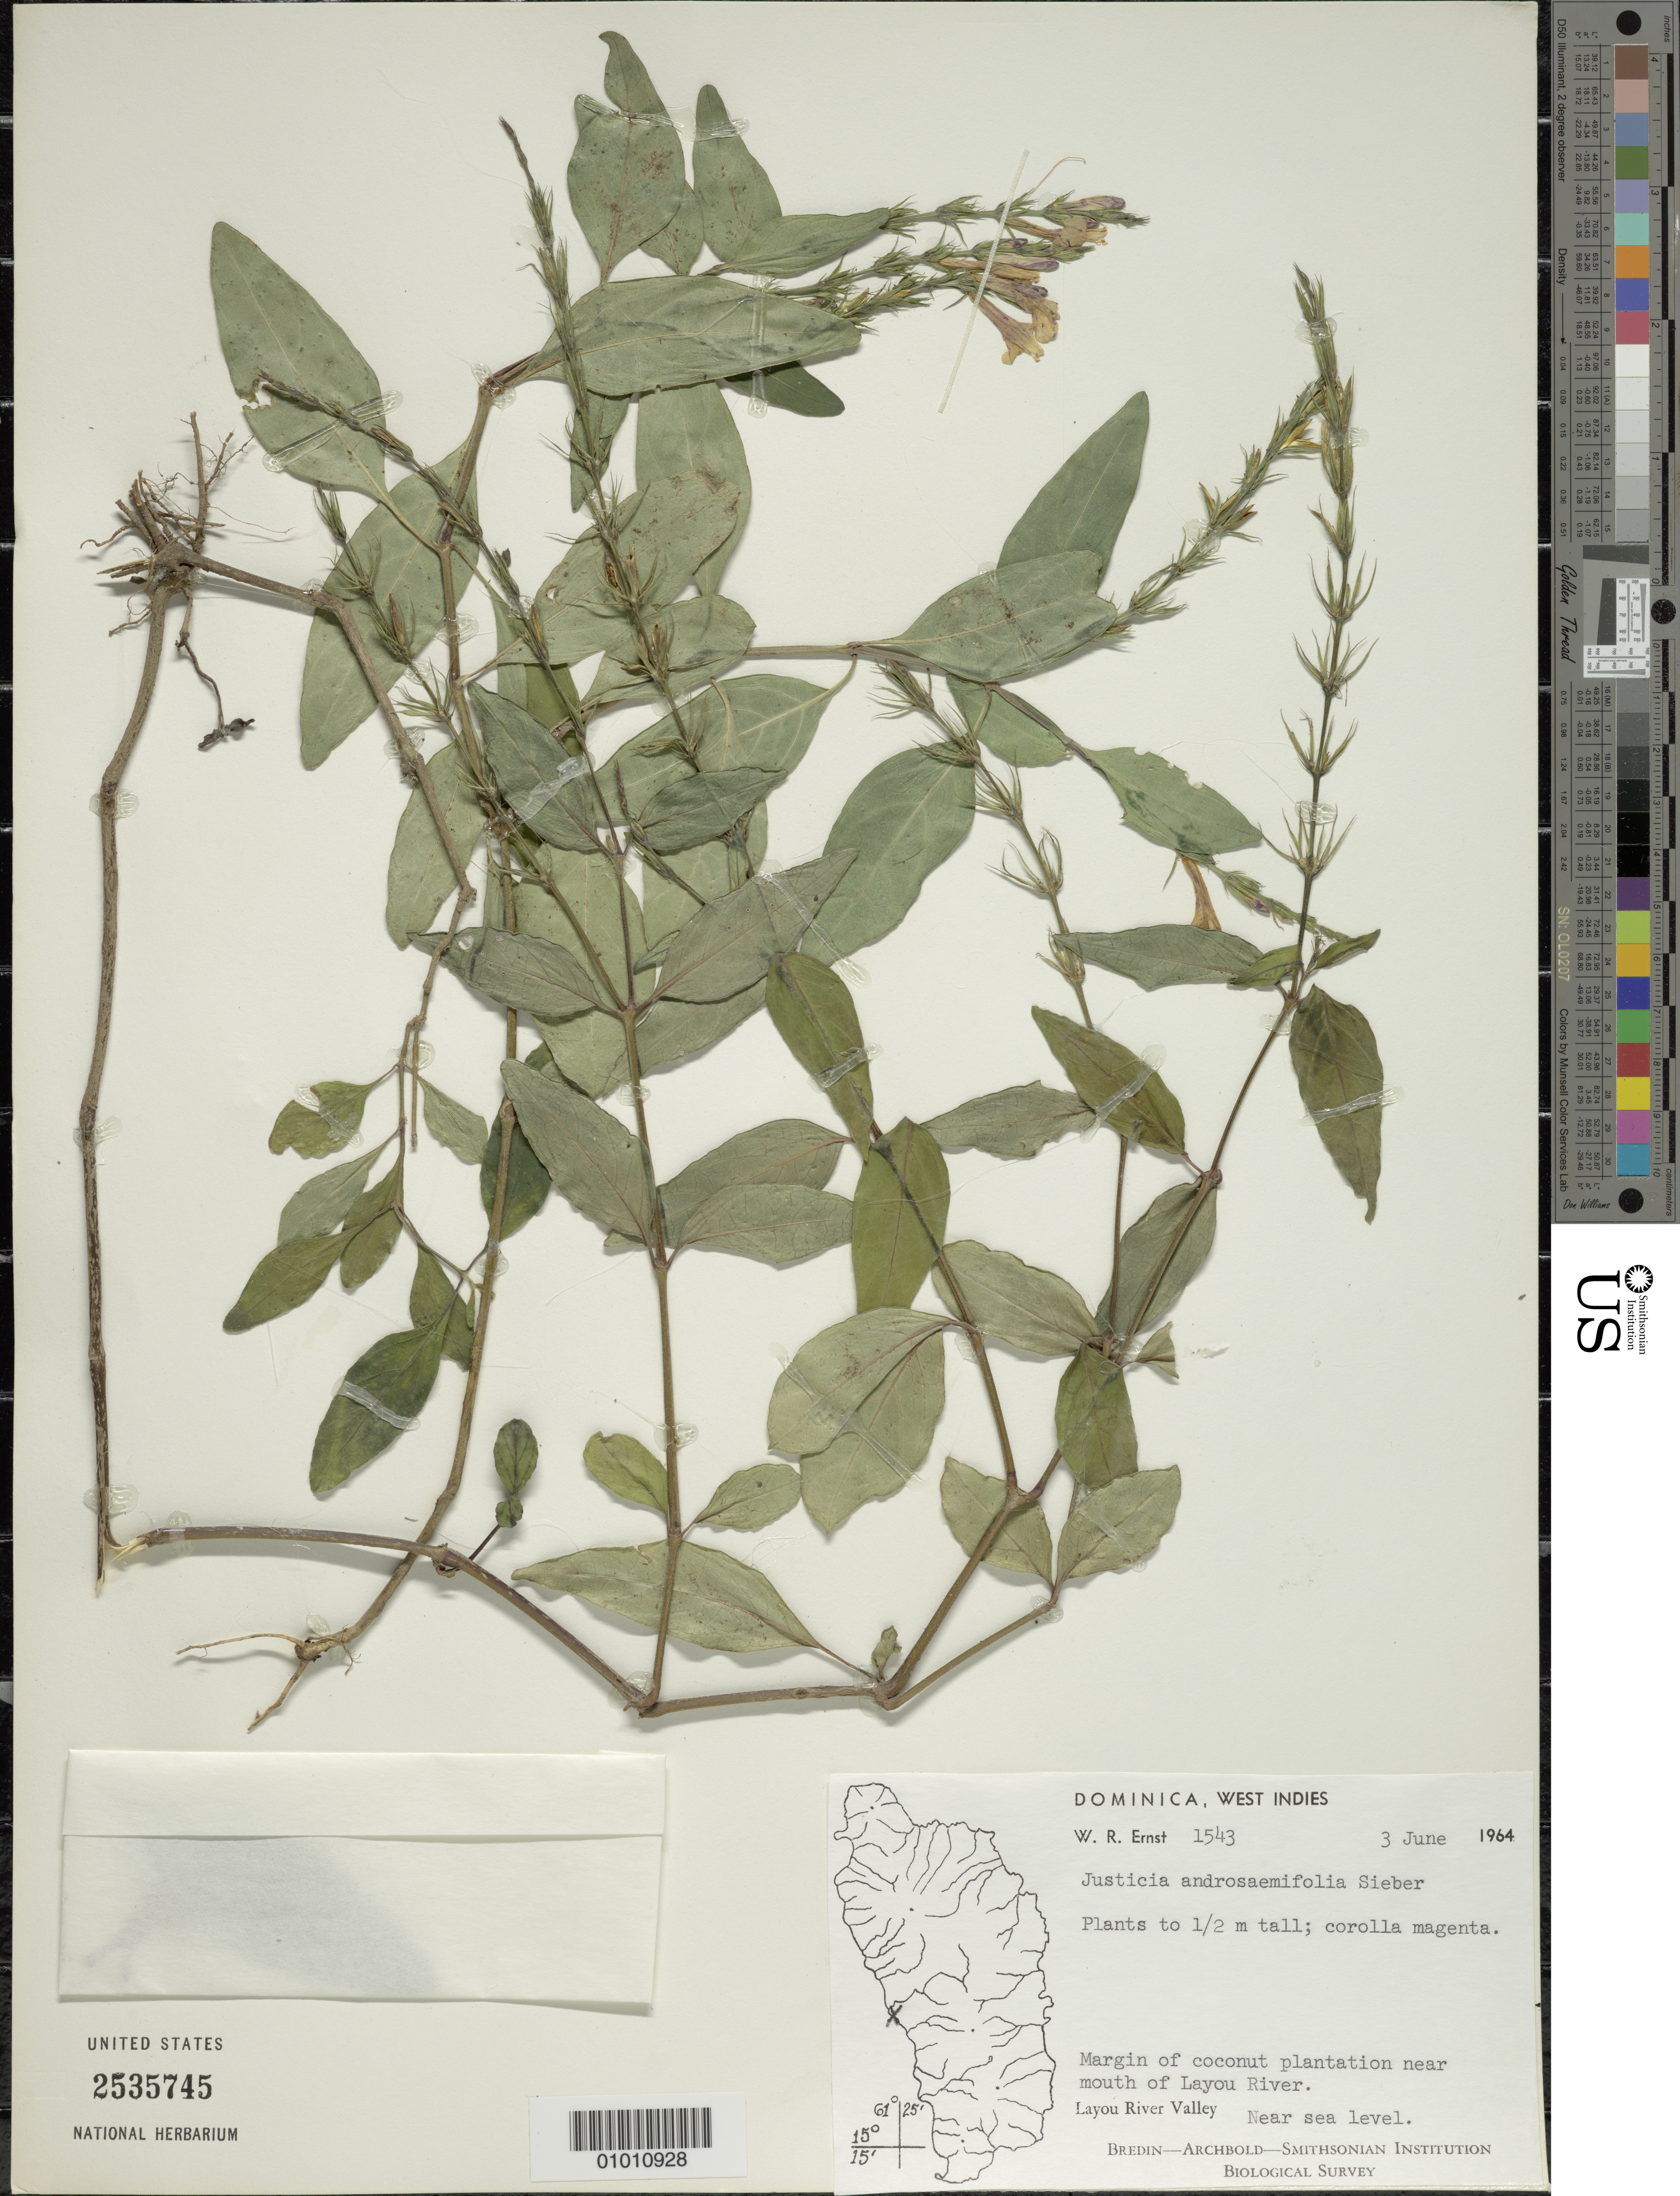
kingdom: Plantae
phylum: Tracheophyta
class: Magnoliopsida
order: Lamiales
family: Acanthaceae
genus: Justicia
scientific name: Justicia androsaemifolia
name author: Lindau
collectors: W. R. Ernst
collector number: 1543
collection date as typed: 03 Jun 1964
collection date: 1964-06-03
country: Dominica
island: Dominica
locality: Layou River Valley, plantation near mouth of Layou River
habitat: Margin of coconut plantation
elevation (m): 0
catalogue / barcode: US 2535745